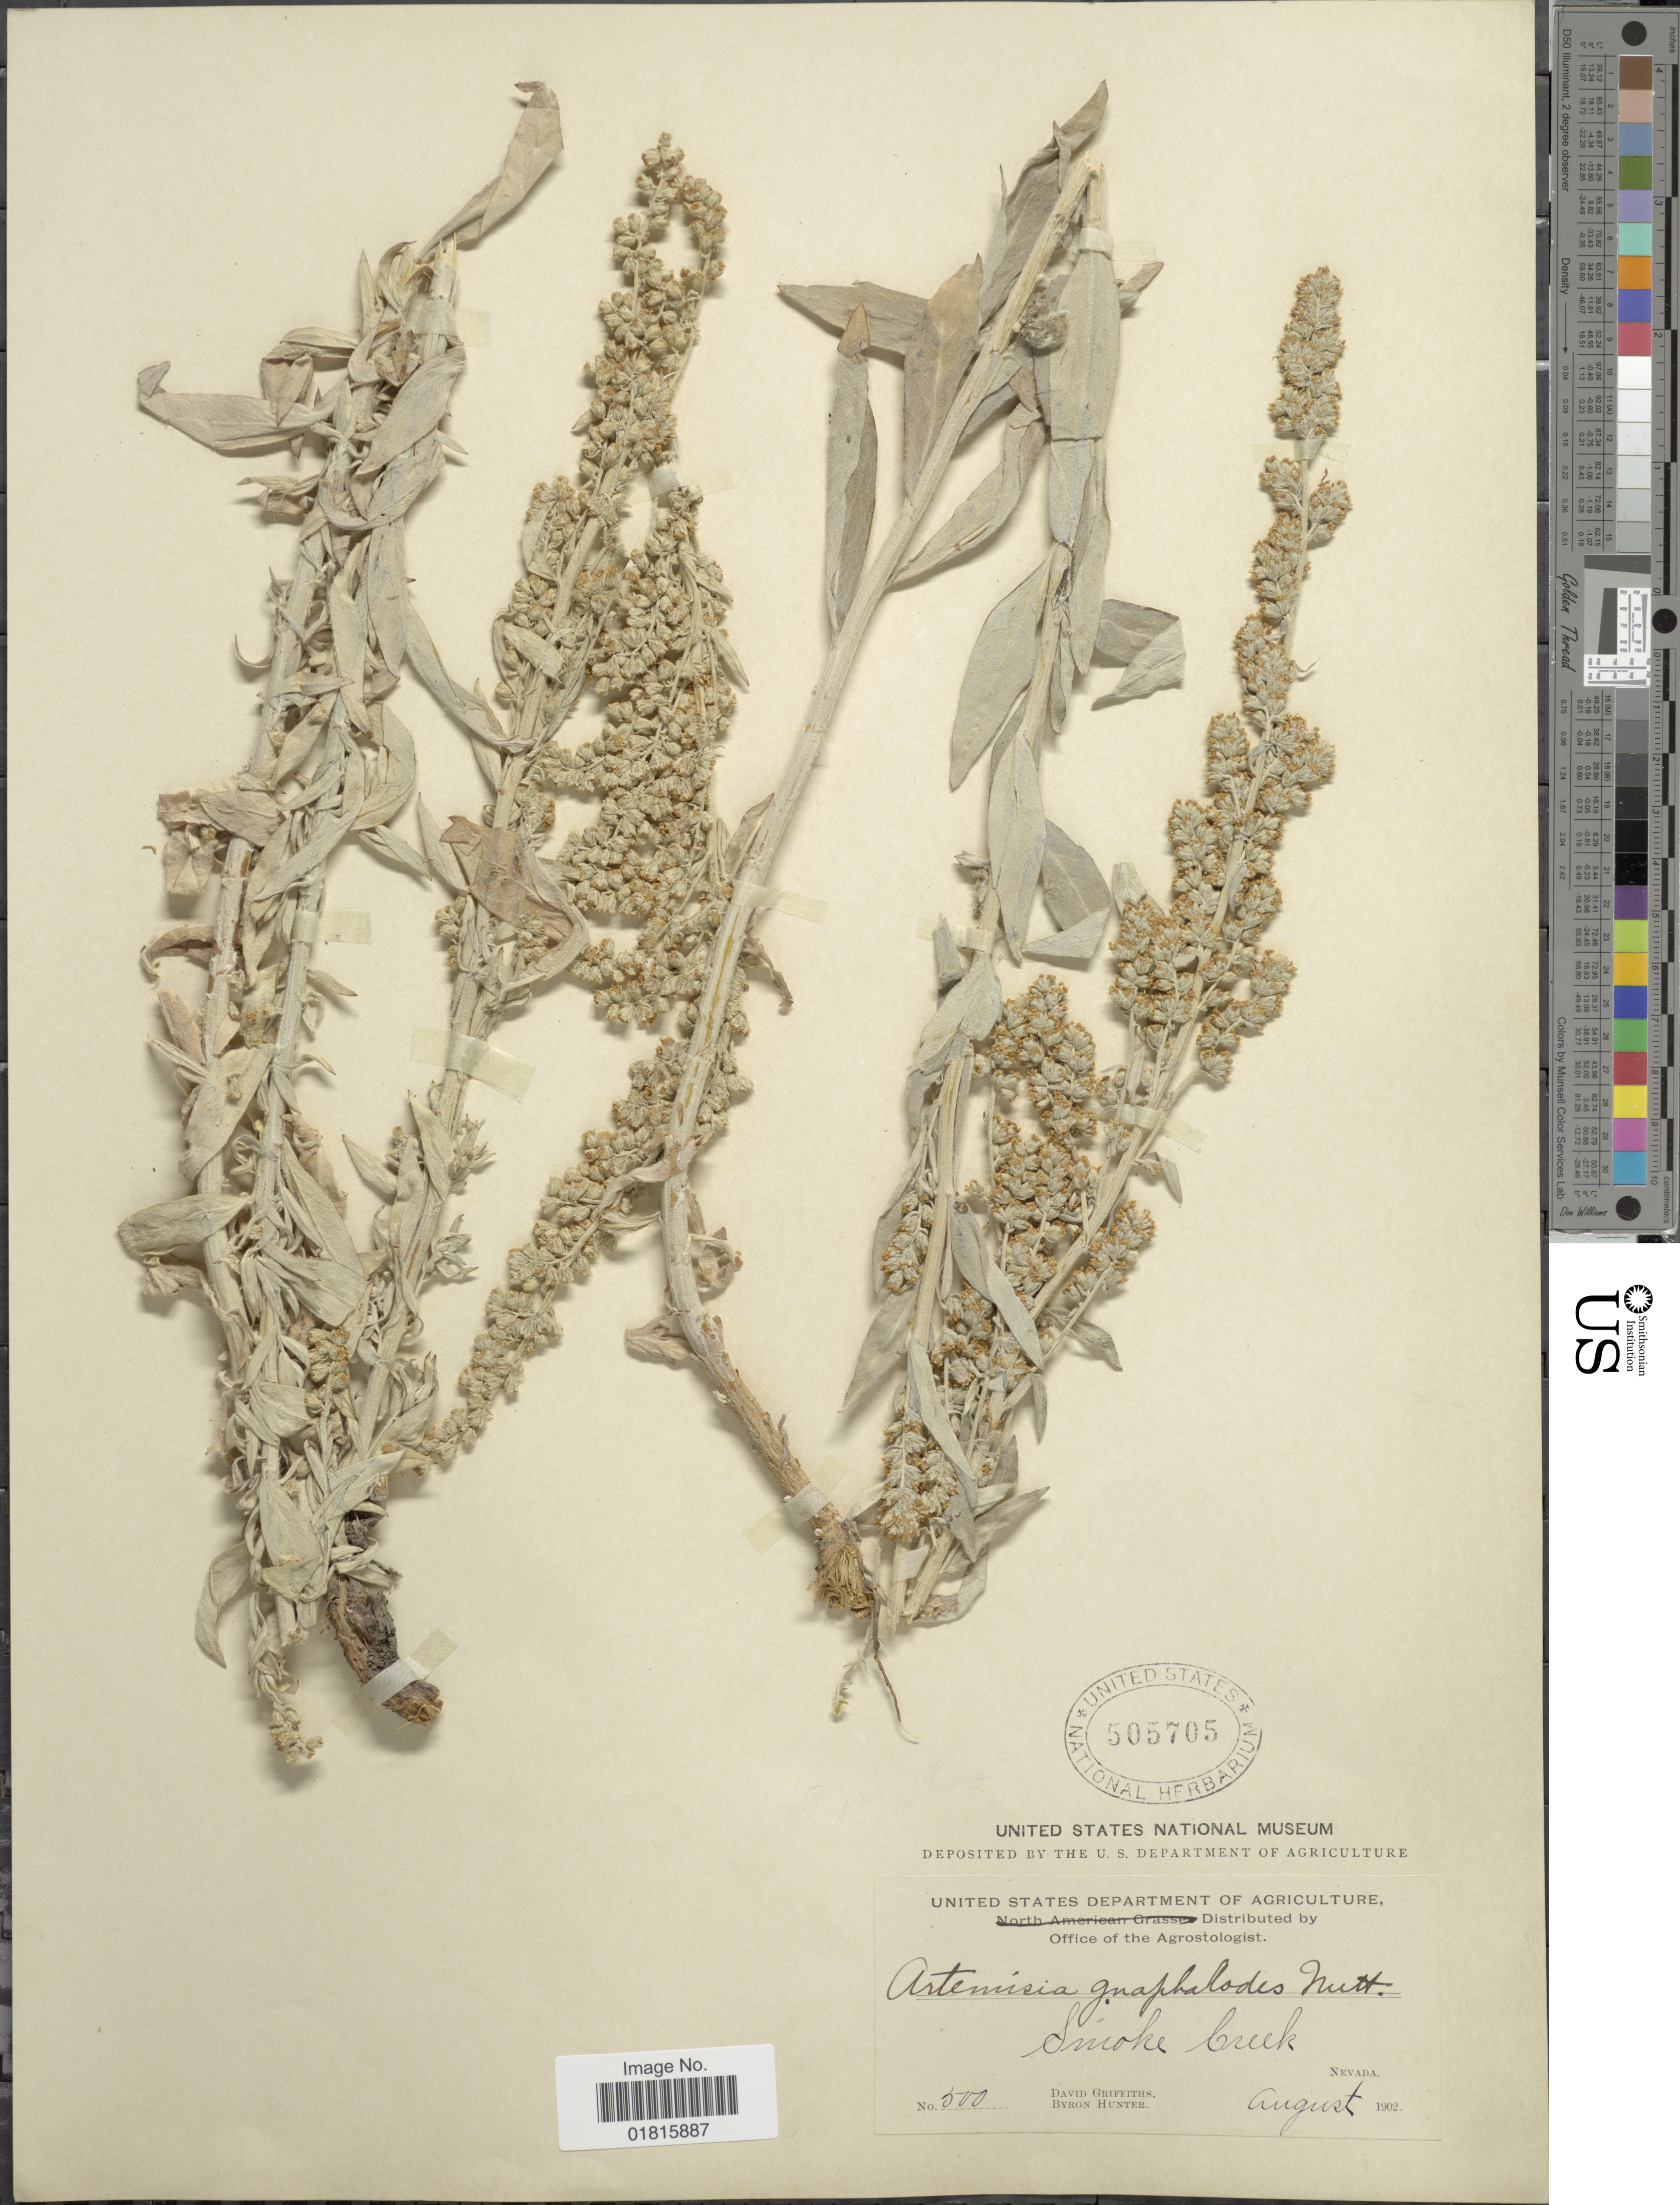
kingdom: Plantae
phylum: Tracheophyta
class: Magnoliopsida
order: Asterales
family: Asteraceae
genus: Artemisia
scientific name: Artemisia gnaphaloides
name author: Nutt.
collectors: D. Griffiths & B. Hunter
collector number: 500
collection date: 1902-08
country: United States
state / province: Nevada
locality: Smoke Creek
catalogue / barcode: US 505705